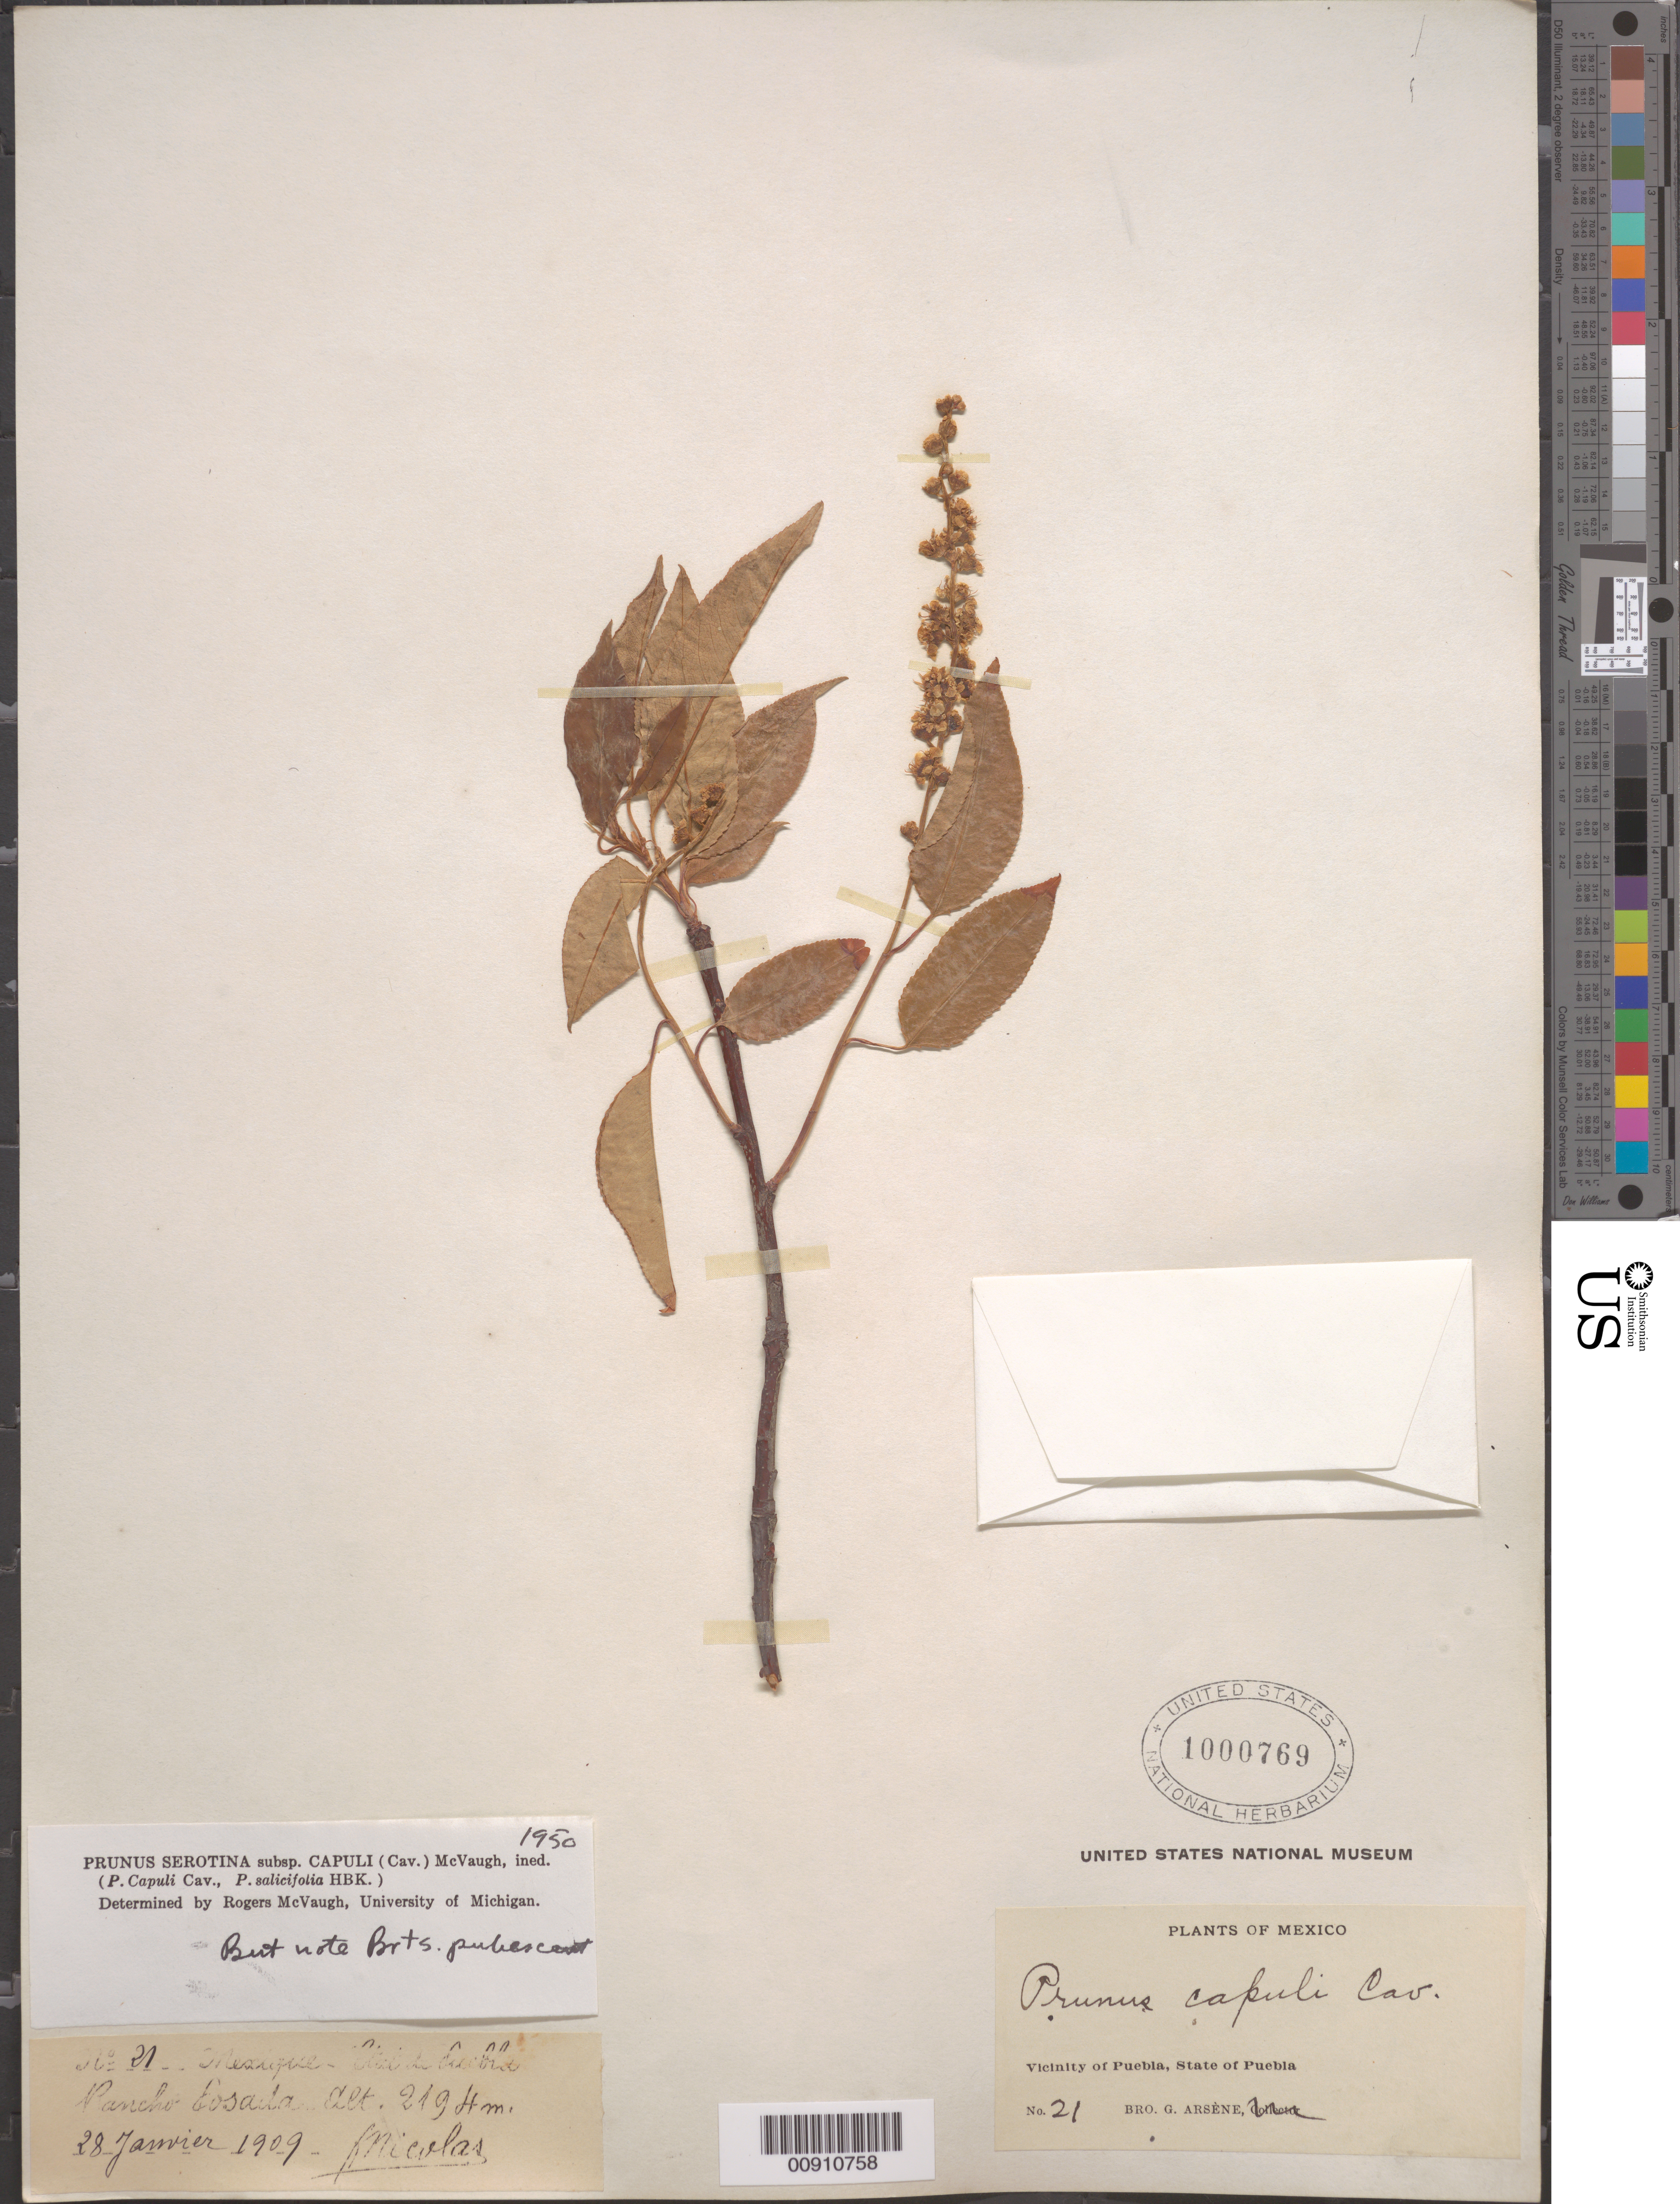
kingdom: Plantae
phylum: Tracheophyta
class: Magnoliopsida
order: Rosales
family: Rosaceae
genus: Prunus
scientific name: Prunus serotina var. salicifolia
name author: (Kunth) Koehne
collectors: B. Nicolas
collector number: Arsène, Bro. G. No. 21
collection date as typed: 28 Jan 1909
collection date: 1909-01-28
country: Mexico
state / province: Puebla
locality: Rancho Posada. Vicinity of Puebla, State of Puebla.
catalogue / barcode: US 1000769